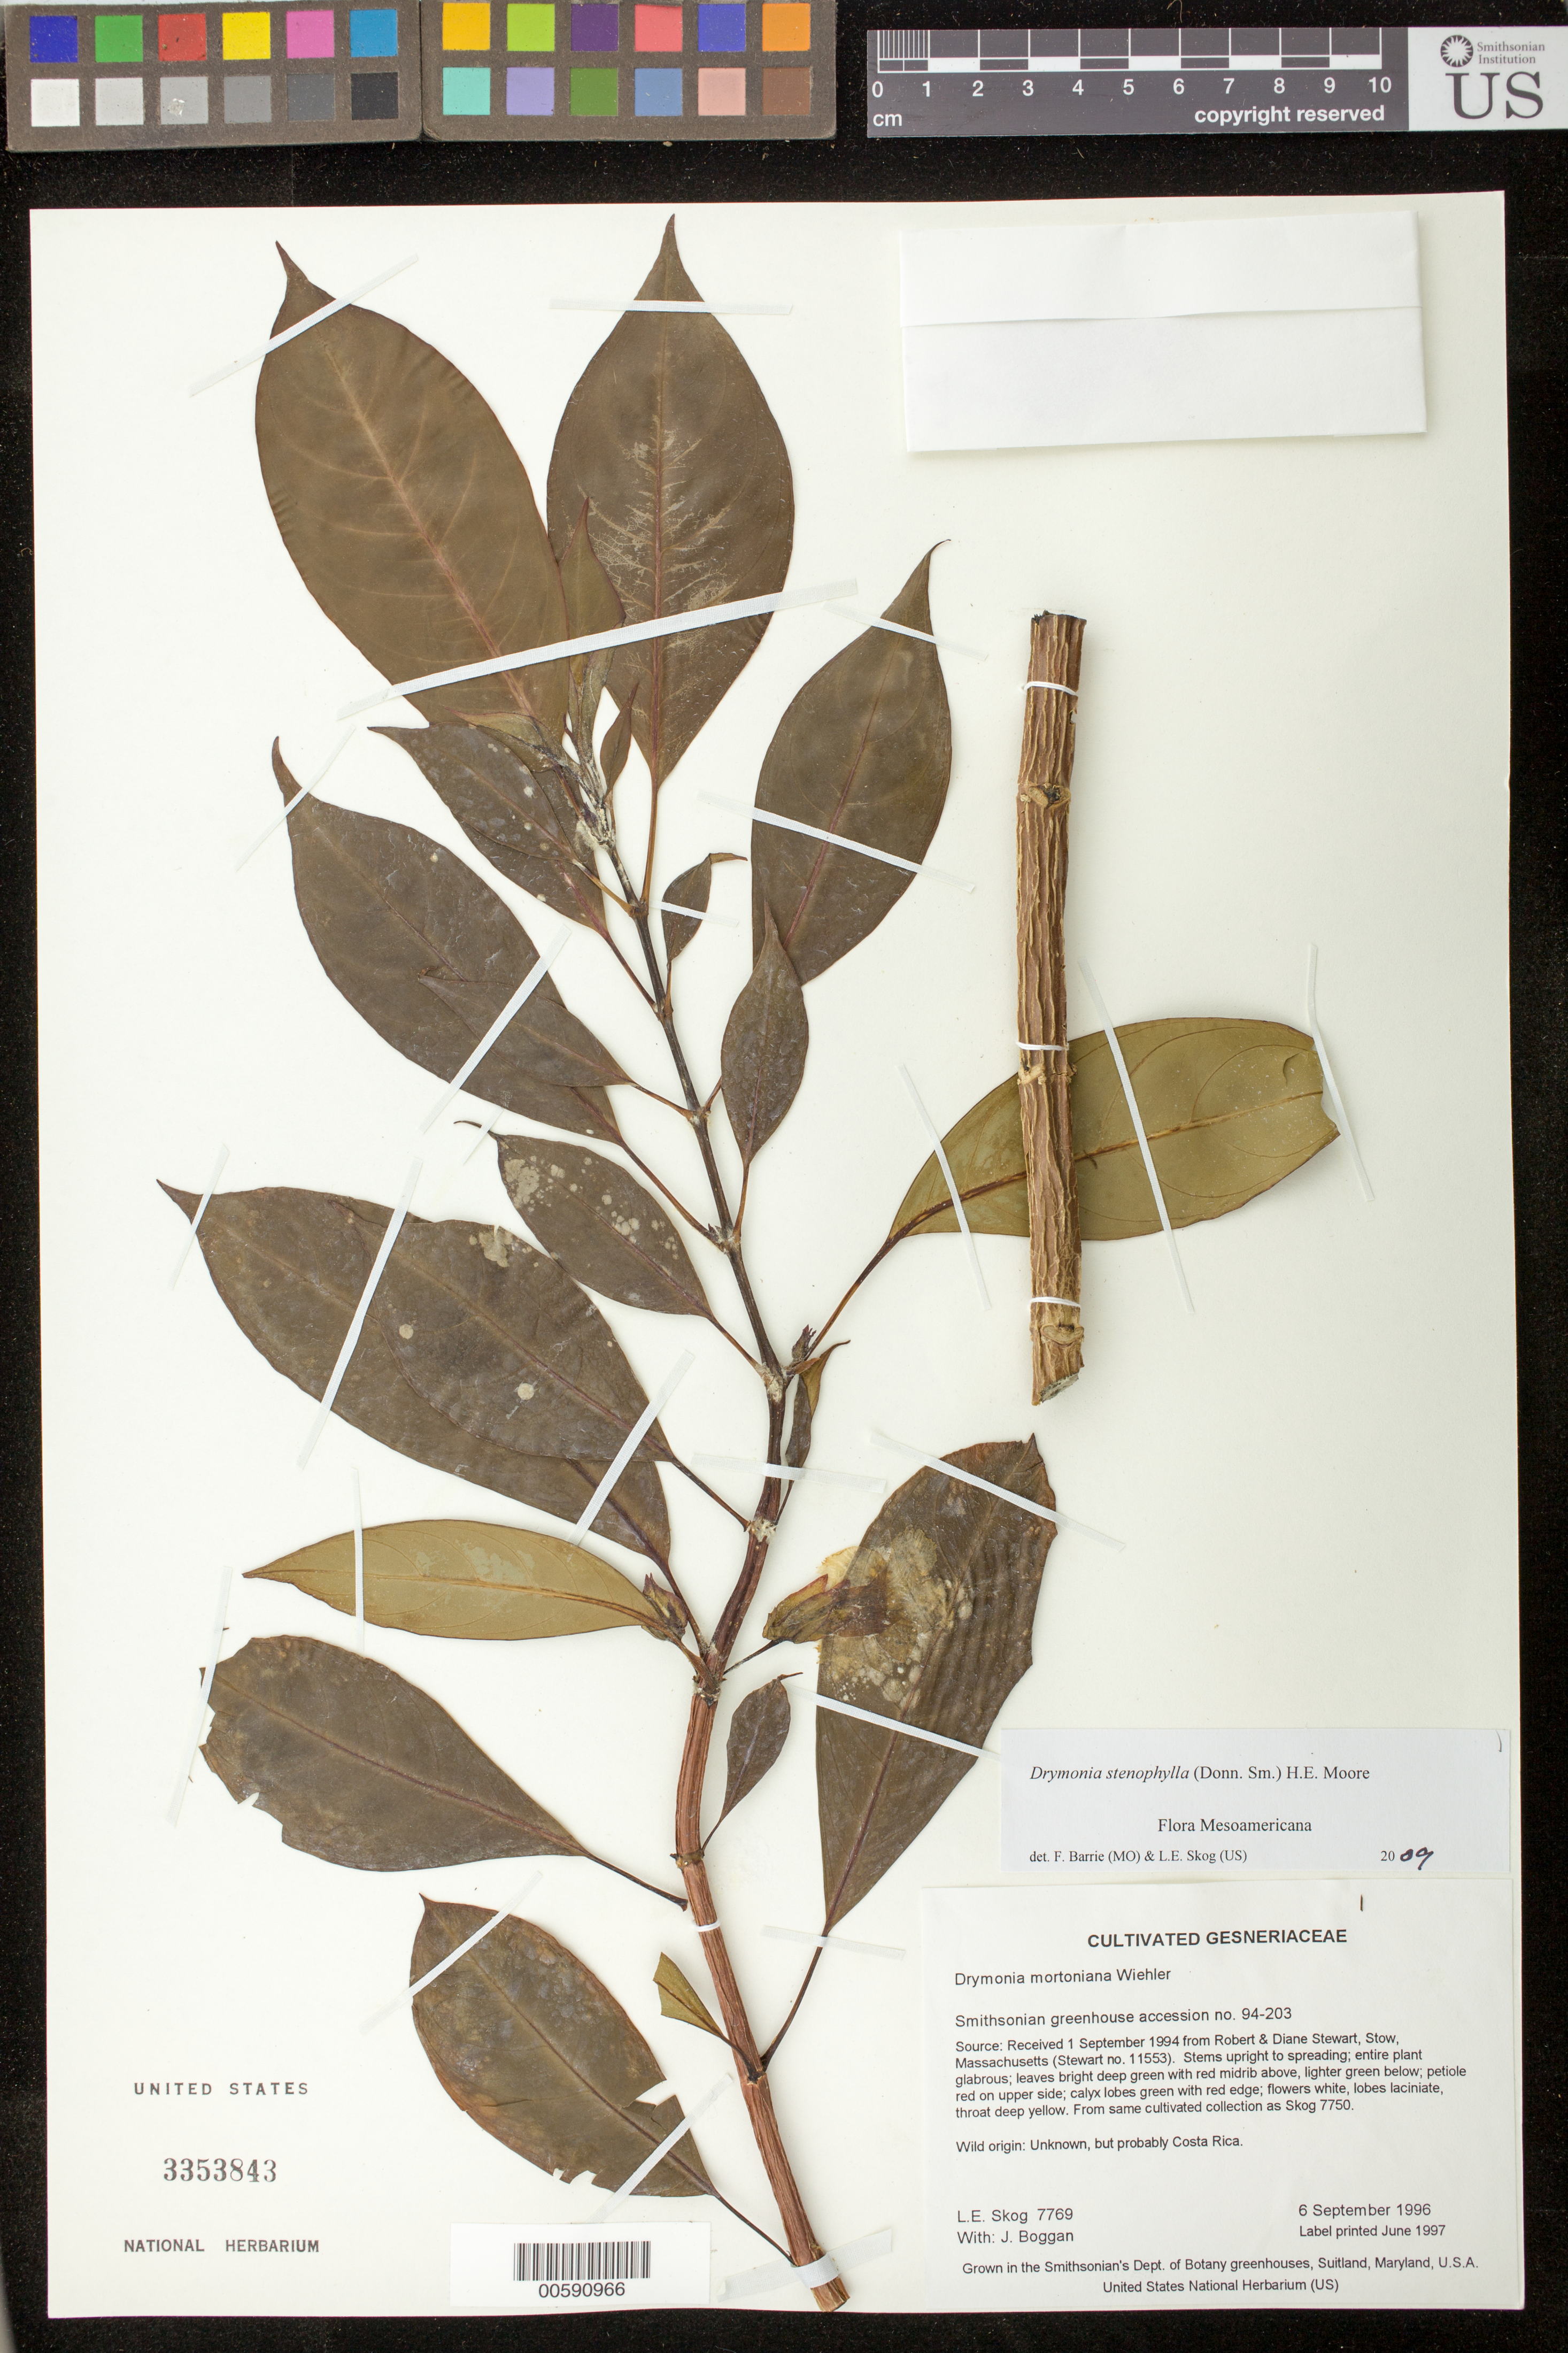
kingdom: Plantae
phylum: Tracheophyta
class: Magnoliopsida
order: Lamiales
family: Gesneriaceae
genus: Drymonia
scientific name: Drymonia stenophylla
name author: (Donn. Sm.) H.E. Moore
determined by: Barrie, F. R.; Skog, Laurence E.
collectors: L. E. Skog & J. K. Boggan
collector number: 7769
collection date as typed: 06 Sep 1996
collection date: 1996-09-06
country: United States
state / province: Maryland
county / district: Prince George's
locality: Grown in the Smithsonian's Dept. of Botany greenhouses, Suitland, Maryland, U.S.A. [orig. Costa Rica?]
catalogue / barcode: US 3353843